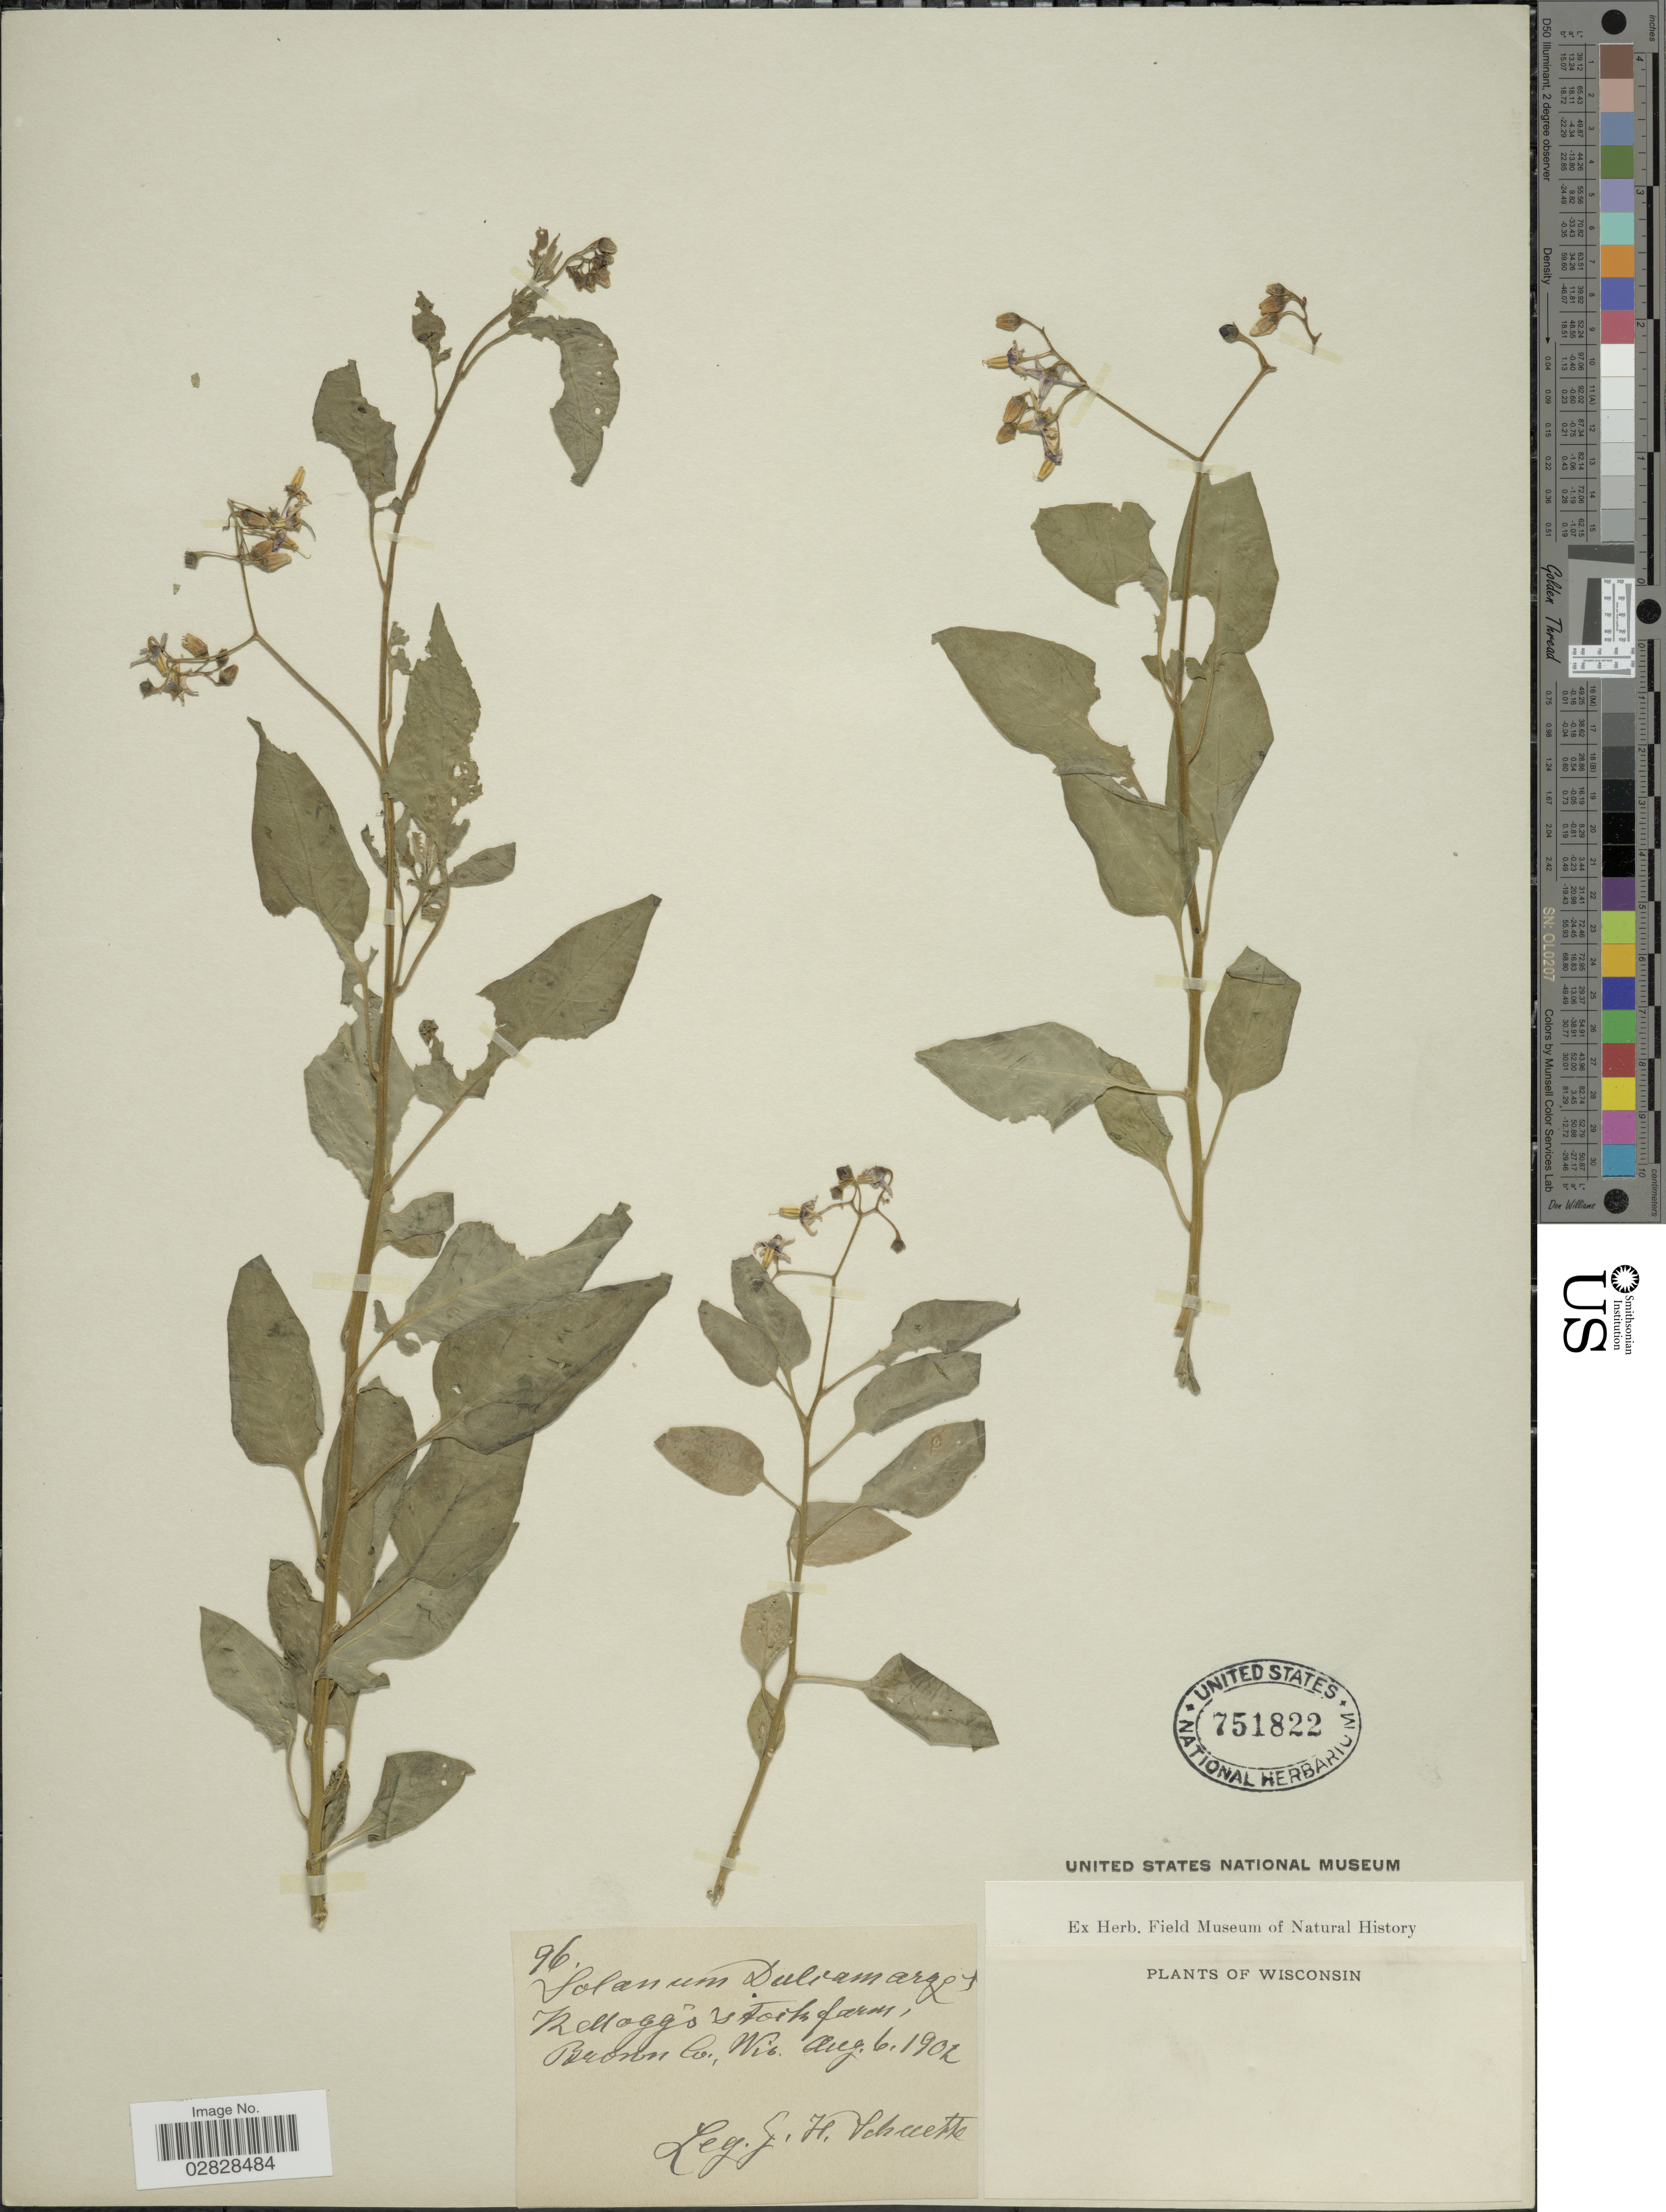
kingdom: Plantae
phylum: Tracheophyta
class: Magnoliopsida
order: Solanales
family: Solanaceae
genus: Solanum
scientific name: Solanum dulcamara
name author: L.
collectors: J. H. Schuette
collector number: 96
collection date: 1902-08-06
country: United States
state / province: Wisconsin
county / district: Brown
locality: Kellogg's stock farm, Brown Co.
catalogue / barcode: US 751822